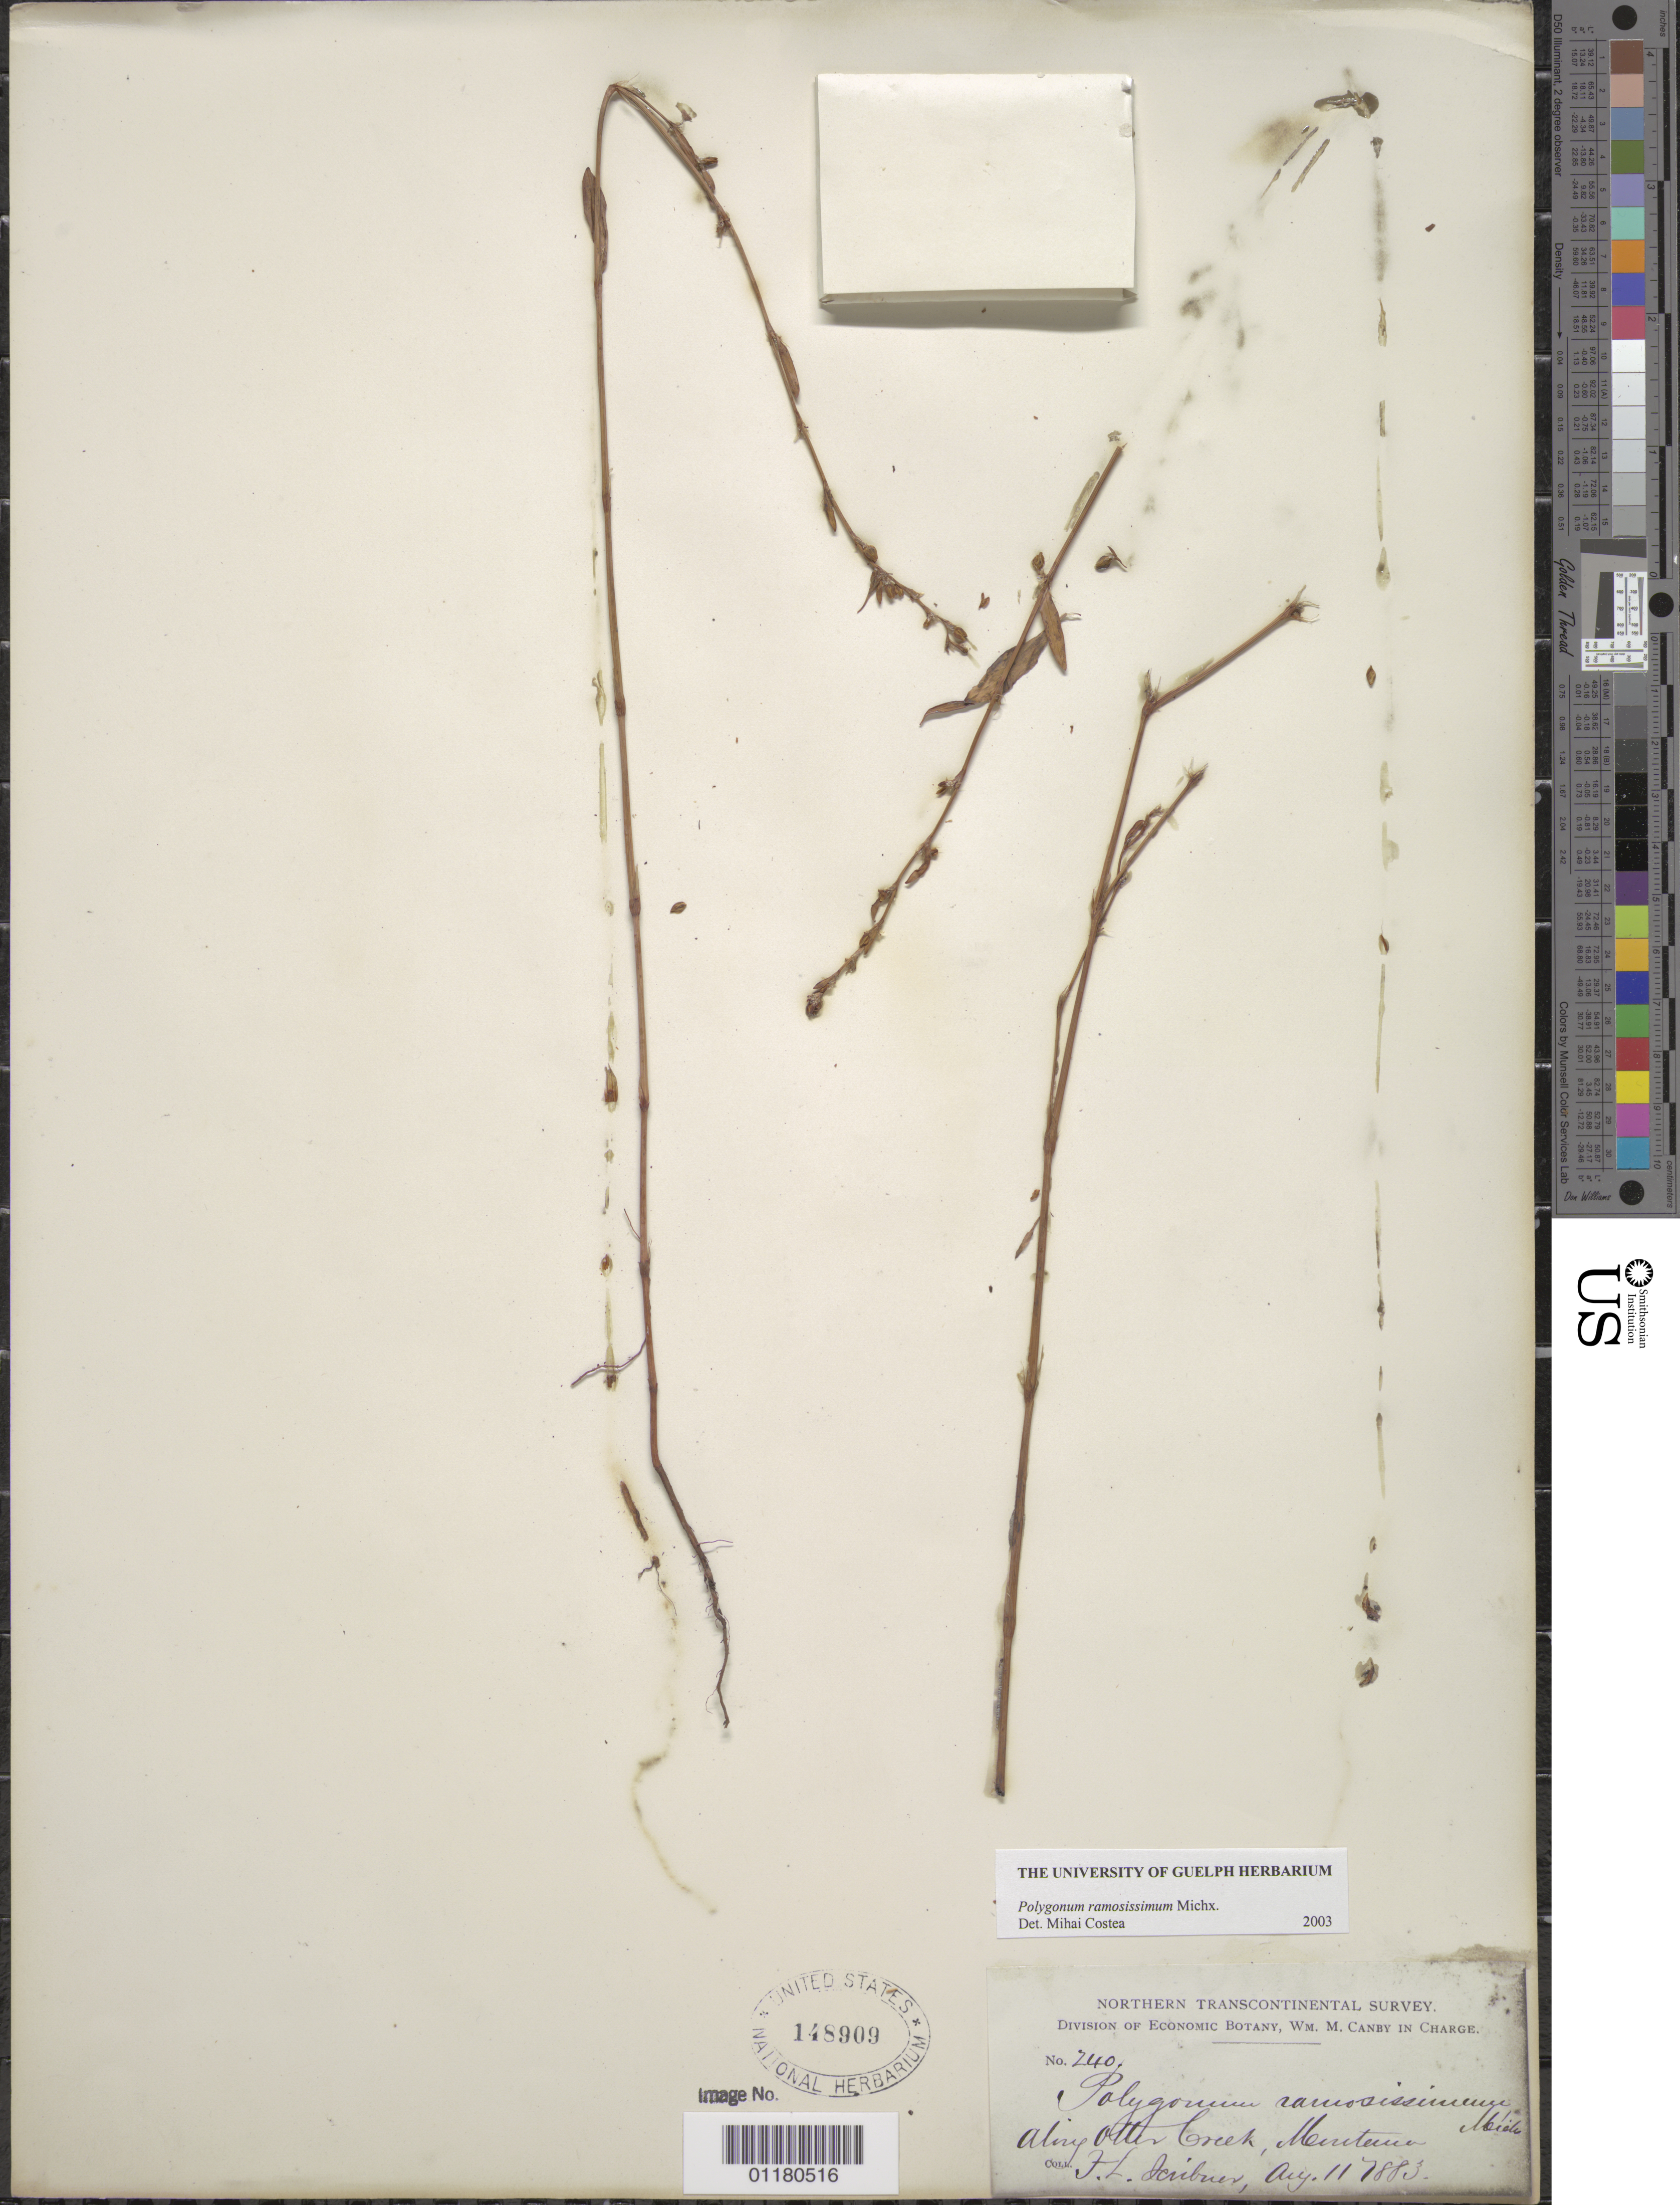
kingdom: Plantae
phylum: Tracheophyta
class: Magnoliopsida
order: Caryophyllales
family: Polygonaceae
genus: Polygonum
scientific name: Polygonum ramosissimum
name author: Michx.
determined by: Costea, M., (UCR), University of California - Riverside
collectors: F. L. Scribner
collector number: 240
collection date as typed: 11 Aug 1883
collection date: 1883-08-11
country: United States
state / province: Montana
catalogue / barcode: US 148909